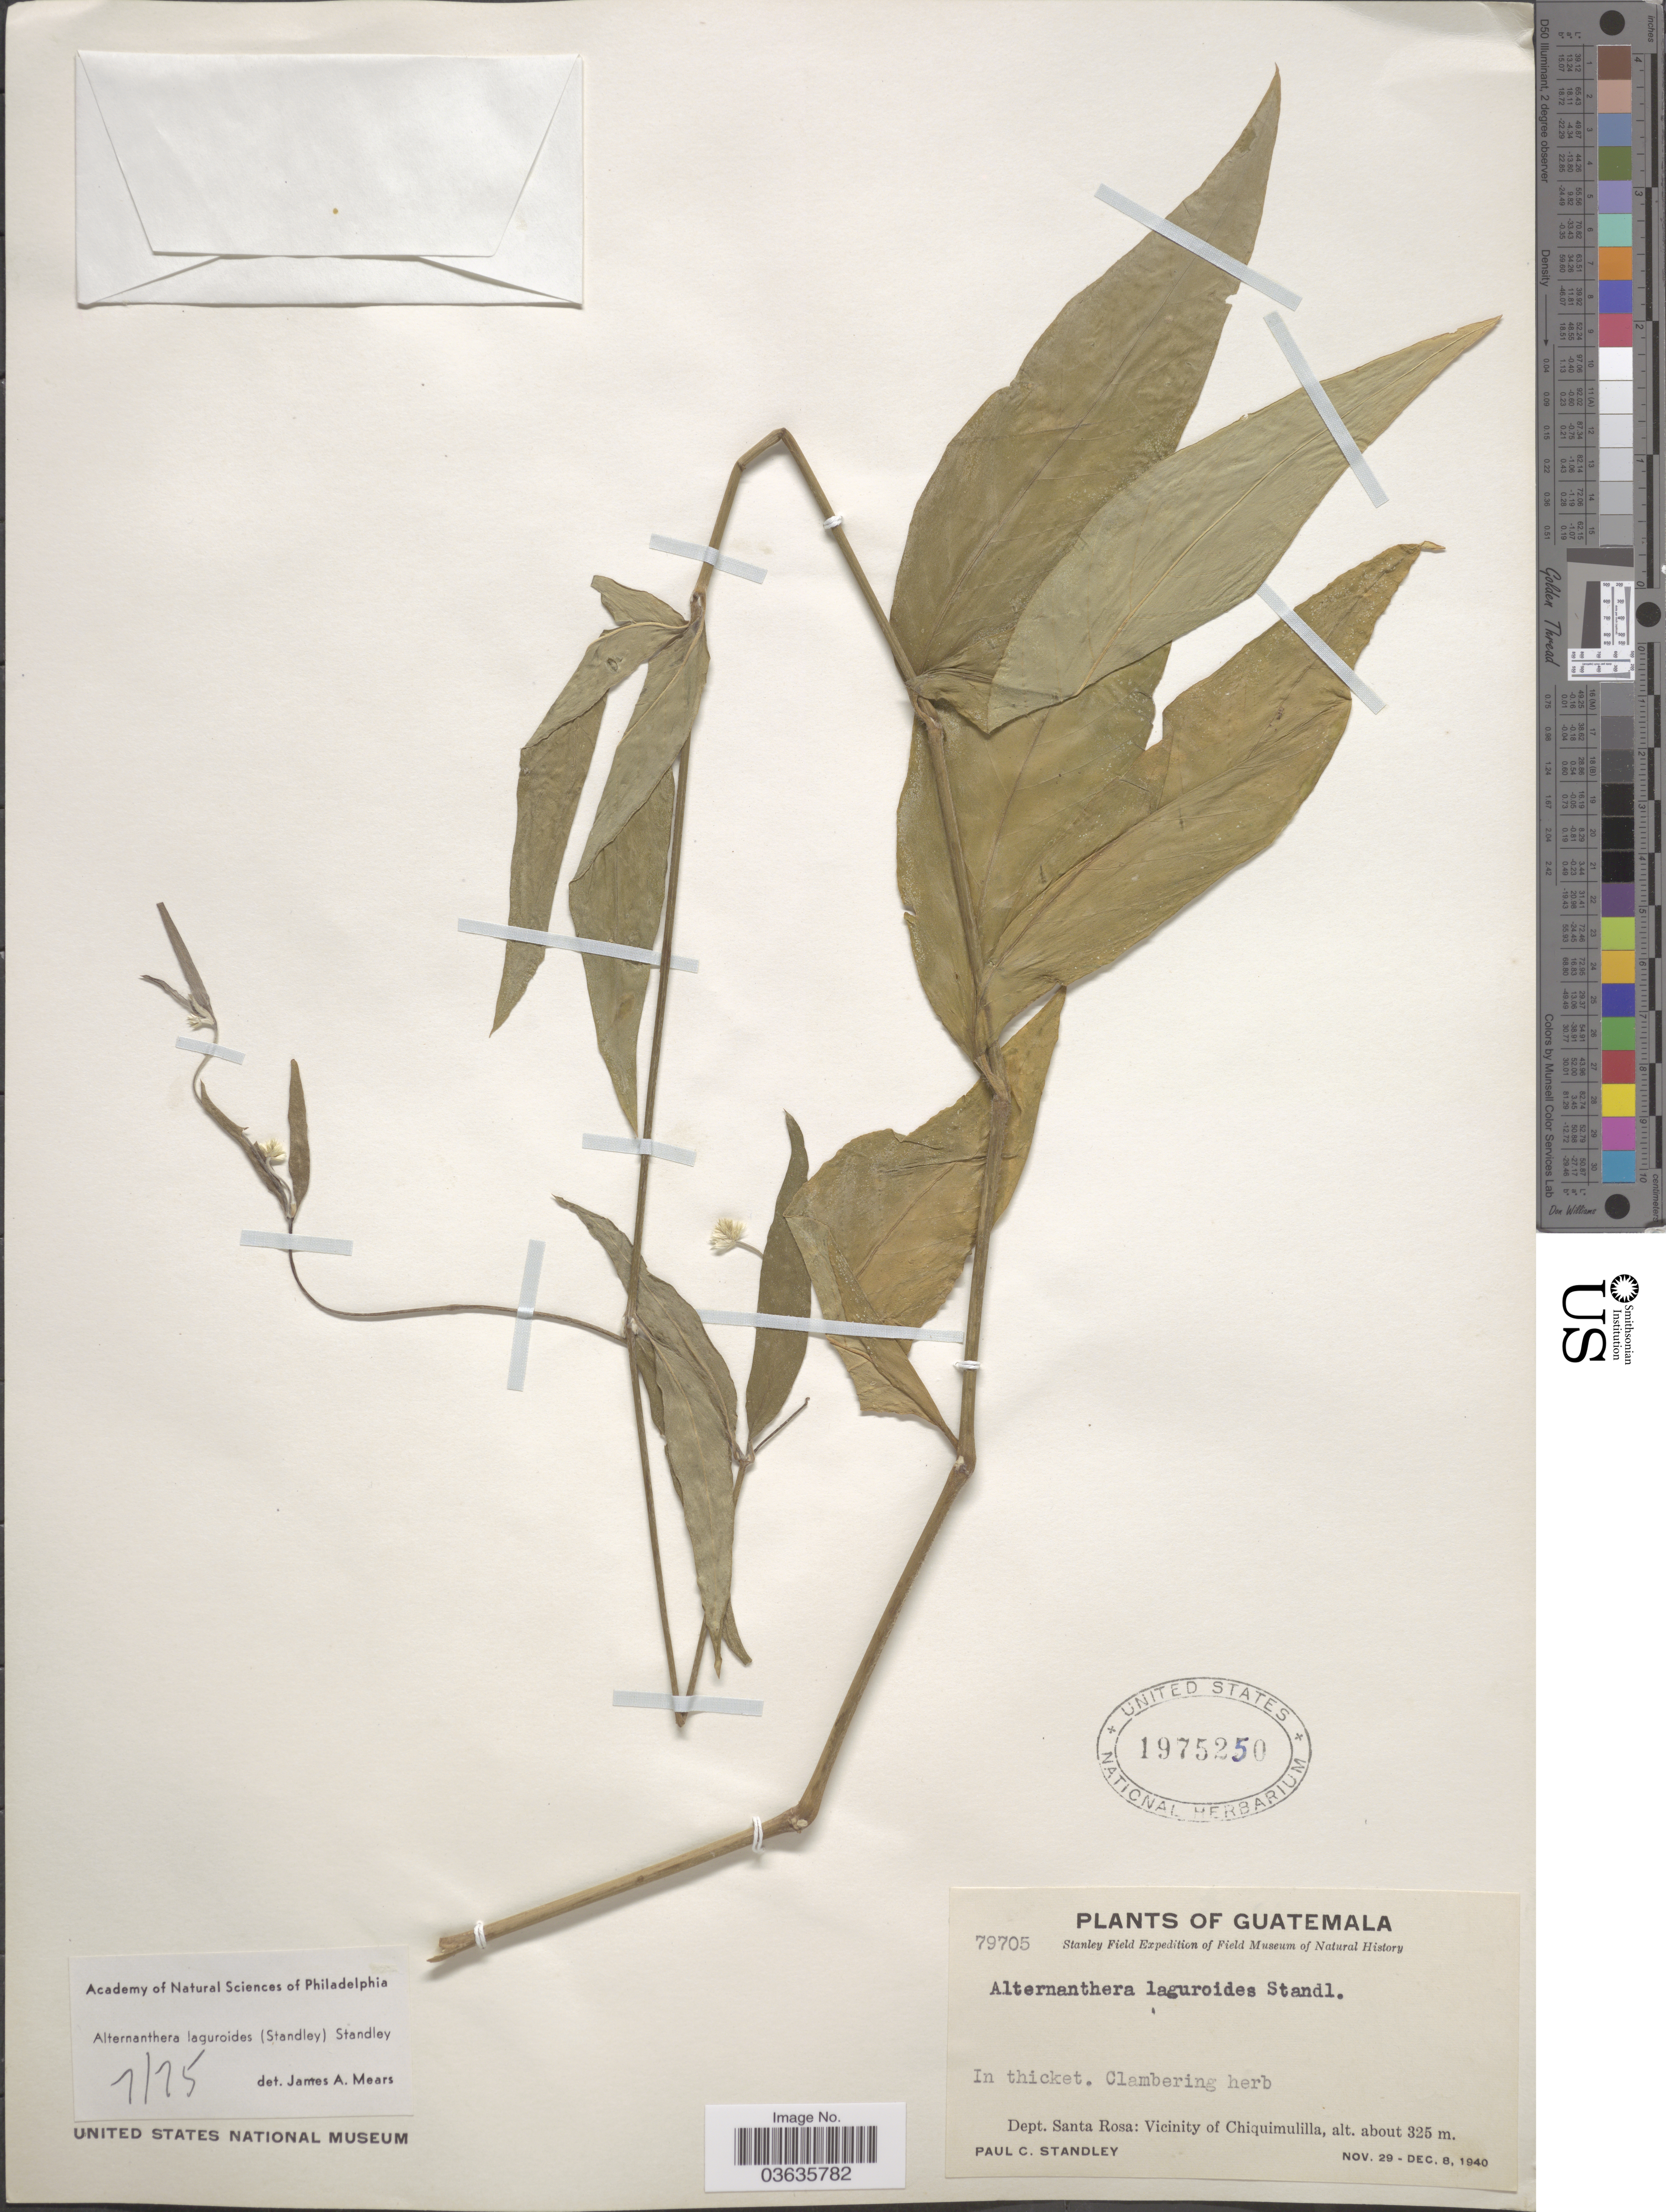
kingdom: Plantae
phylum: Tracheophyta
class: Magnoliopsida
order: Caryophyllales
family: Amaranthaceae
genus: Alternanthera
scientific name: Alternanthera laguroides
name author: (Standl.) Standl.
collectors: P. C. Standley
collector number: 79705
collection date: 1940-11-29/1940-12-08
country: Guatemala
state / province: Santa Rosa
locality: Dept. Santa Rosa: Vicinity of Chiquimulilla.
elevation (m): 325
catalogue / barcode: US 1975250